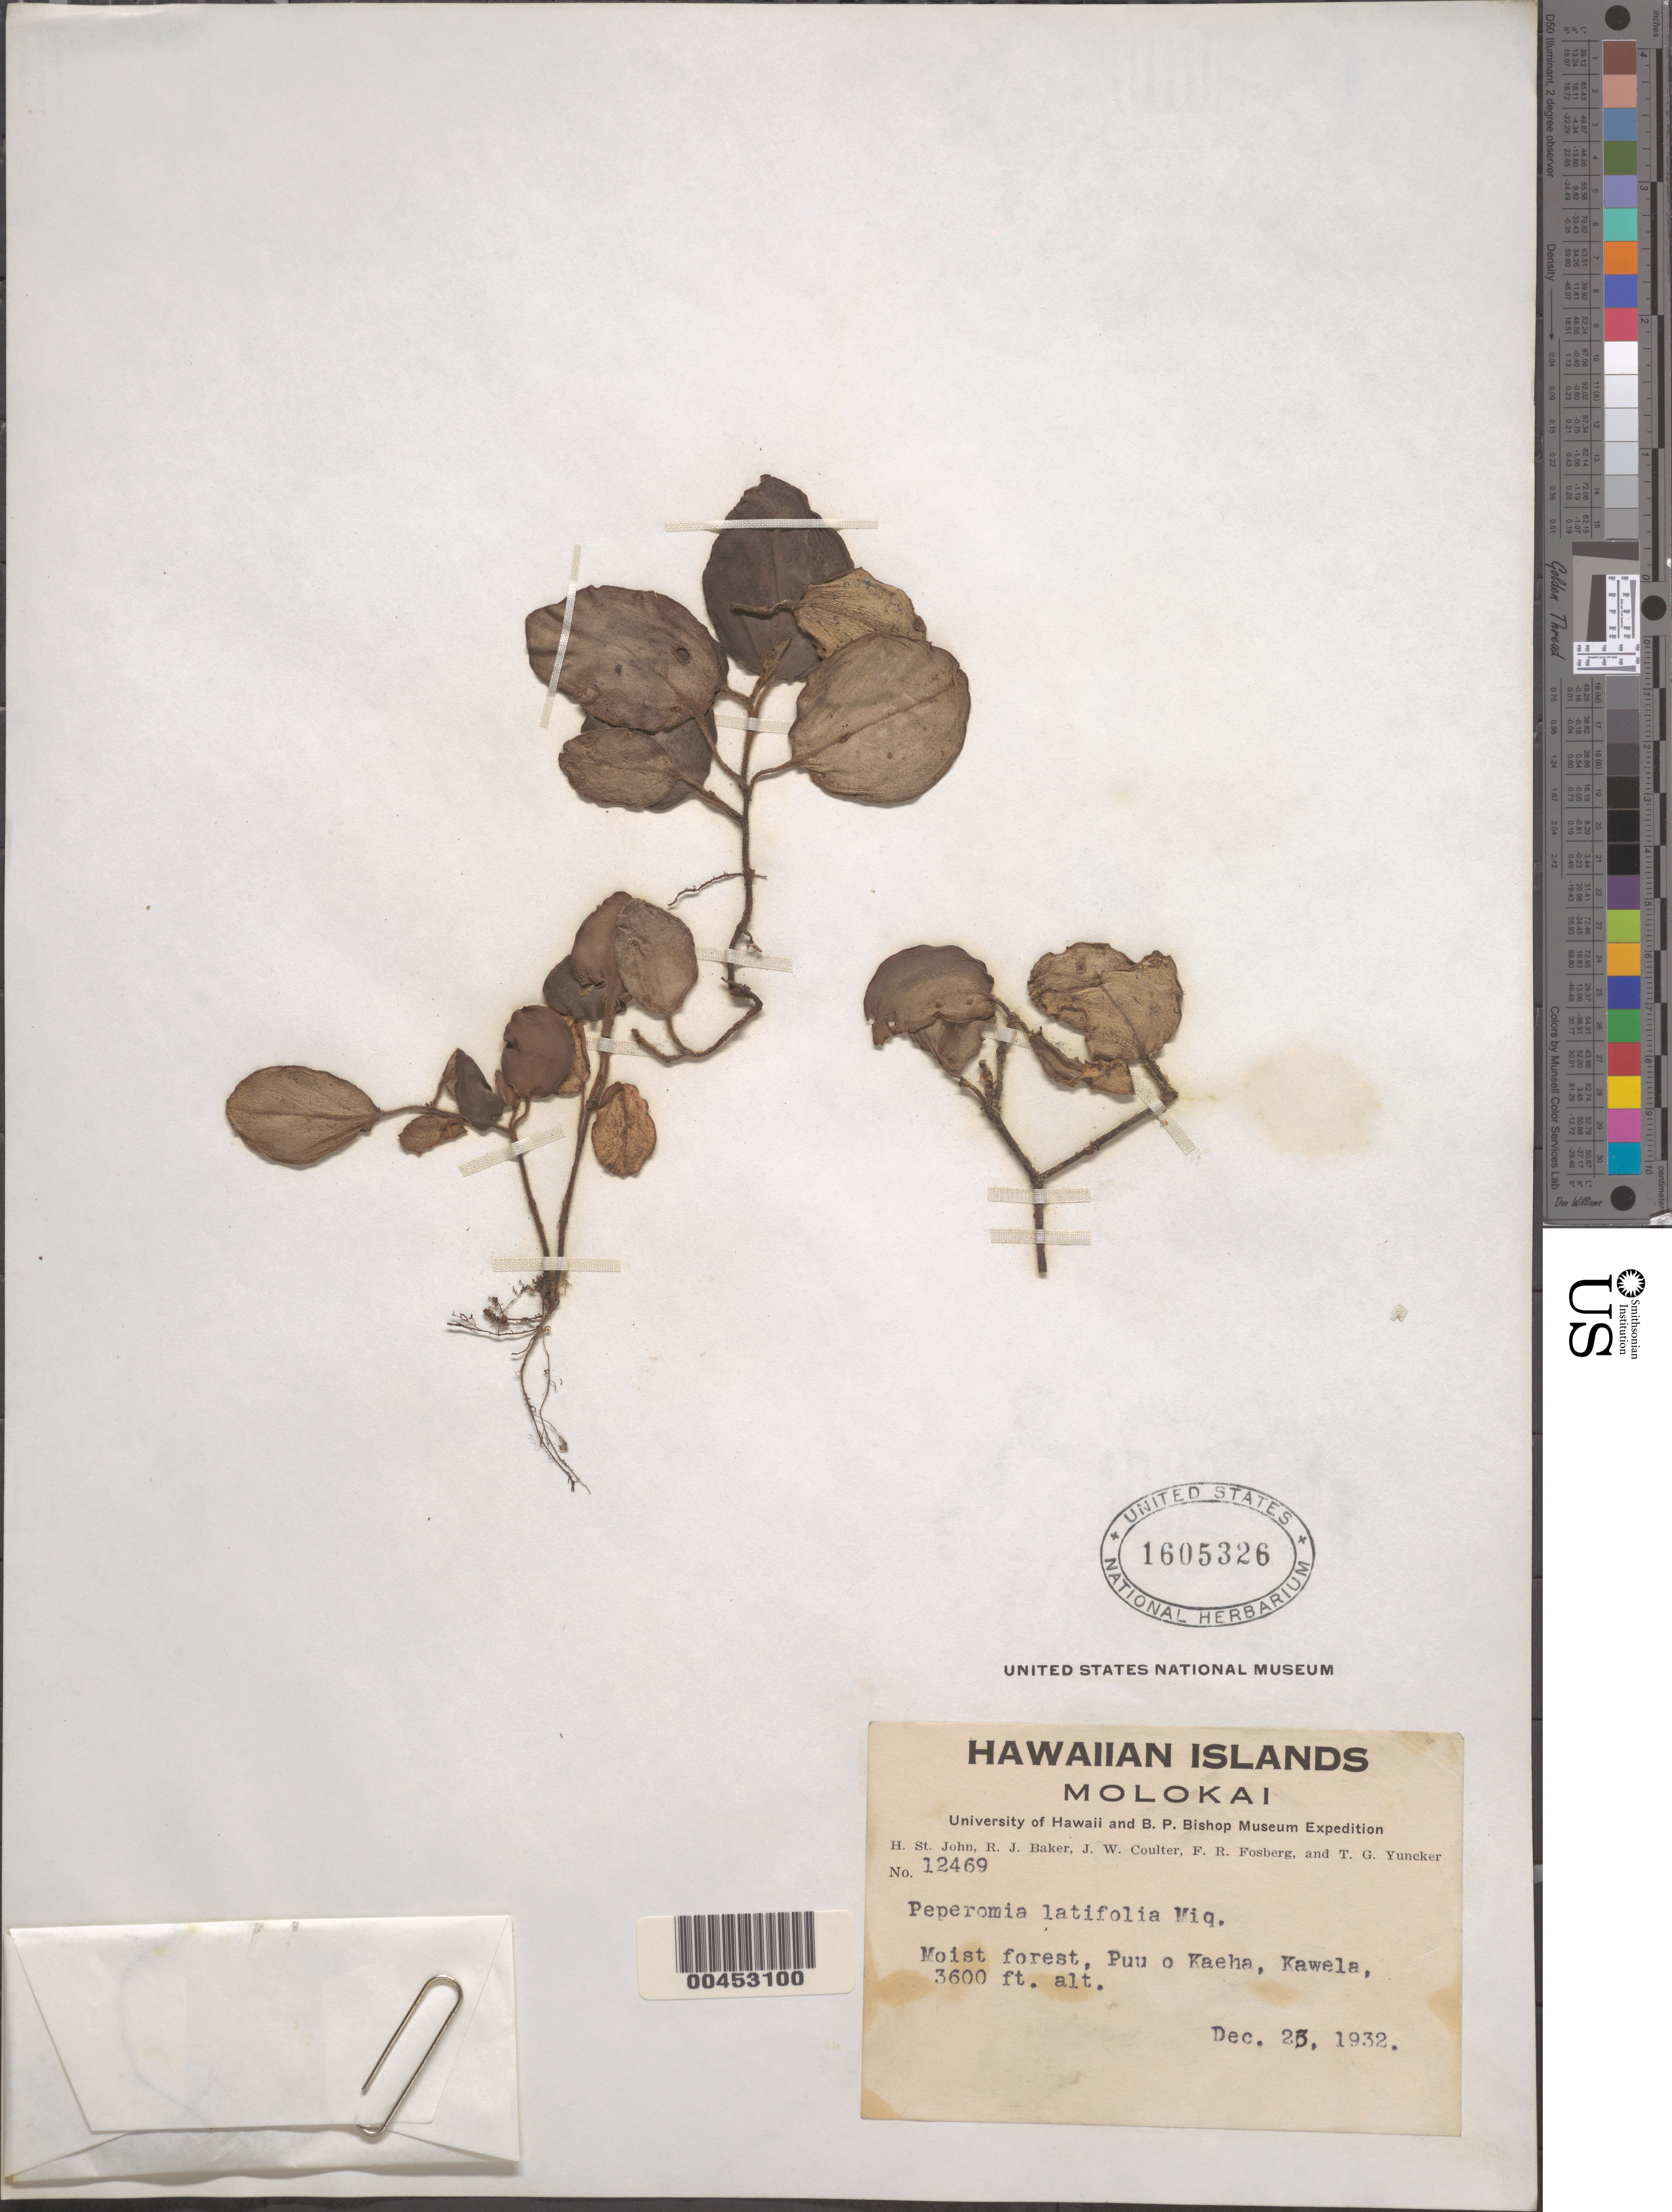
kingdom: Plantae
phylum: Tracheophyta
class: Magnoliopsida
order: Piperales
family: Piperaceae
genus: Peperomia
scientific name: Peperomia latifolia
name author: Miq.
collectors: H. St. John, R. J. Baker, J. W. Coulter & F. R. Fosberg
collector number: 12469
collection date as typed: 23 Dec 1932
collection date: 1932-12-23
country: United States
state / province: Hawaii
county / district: Maui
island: Moloka'i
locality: Puu o Kaeha, Kawela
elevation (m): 1097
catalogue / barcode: US 1605326